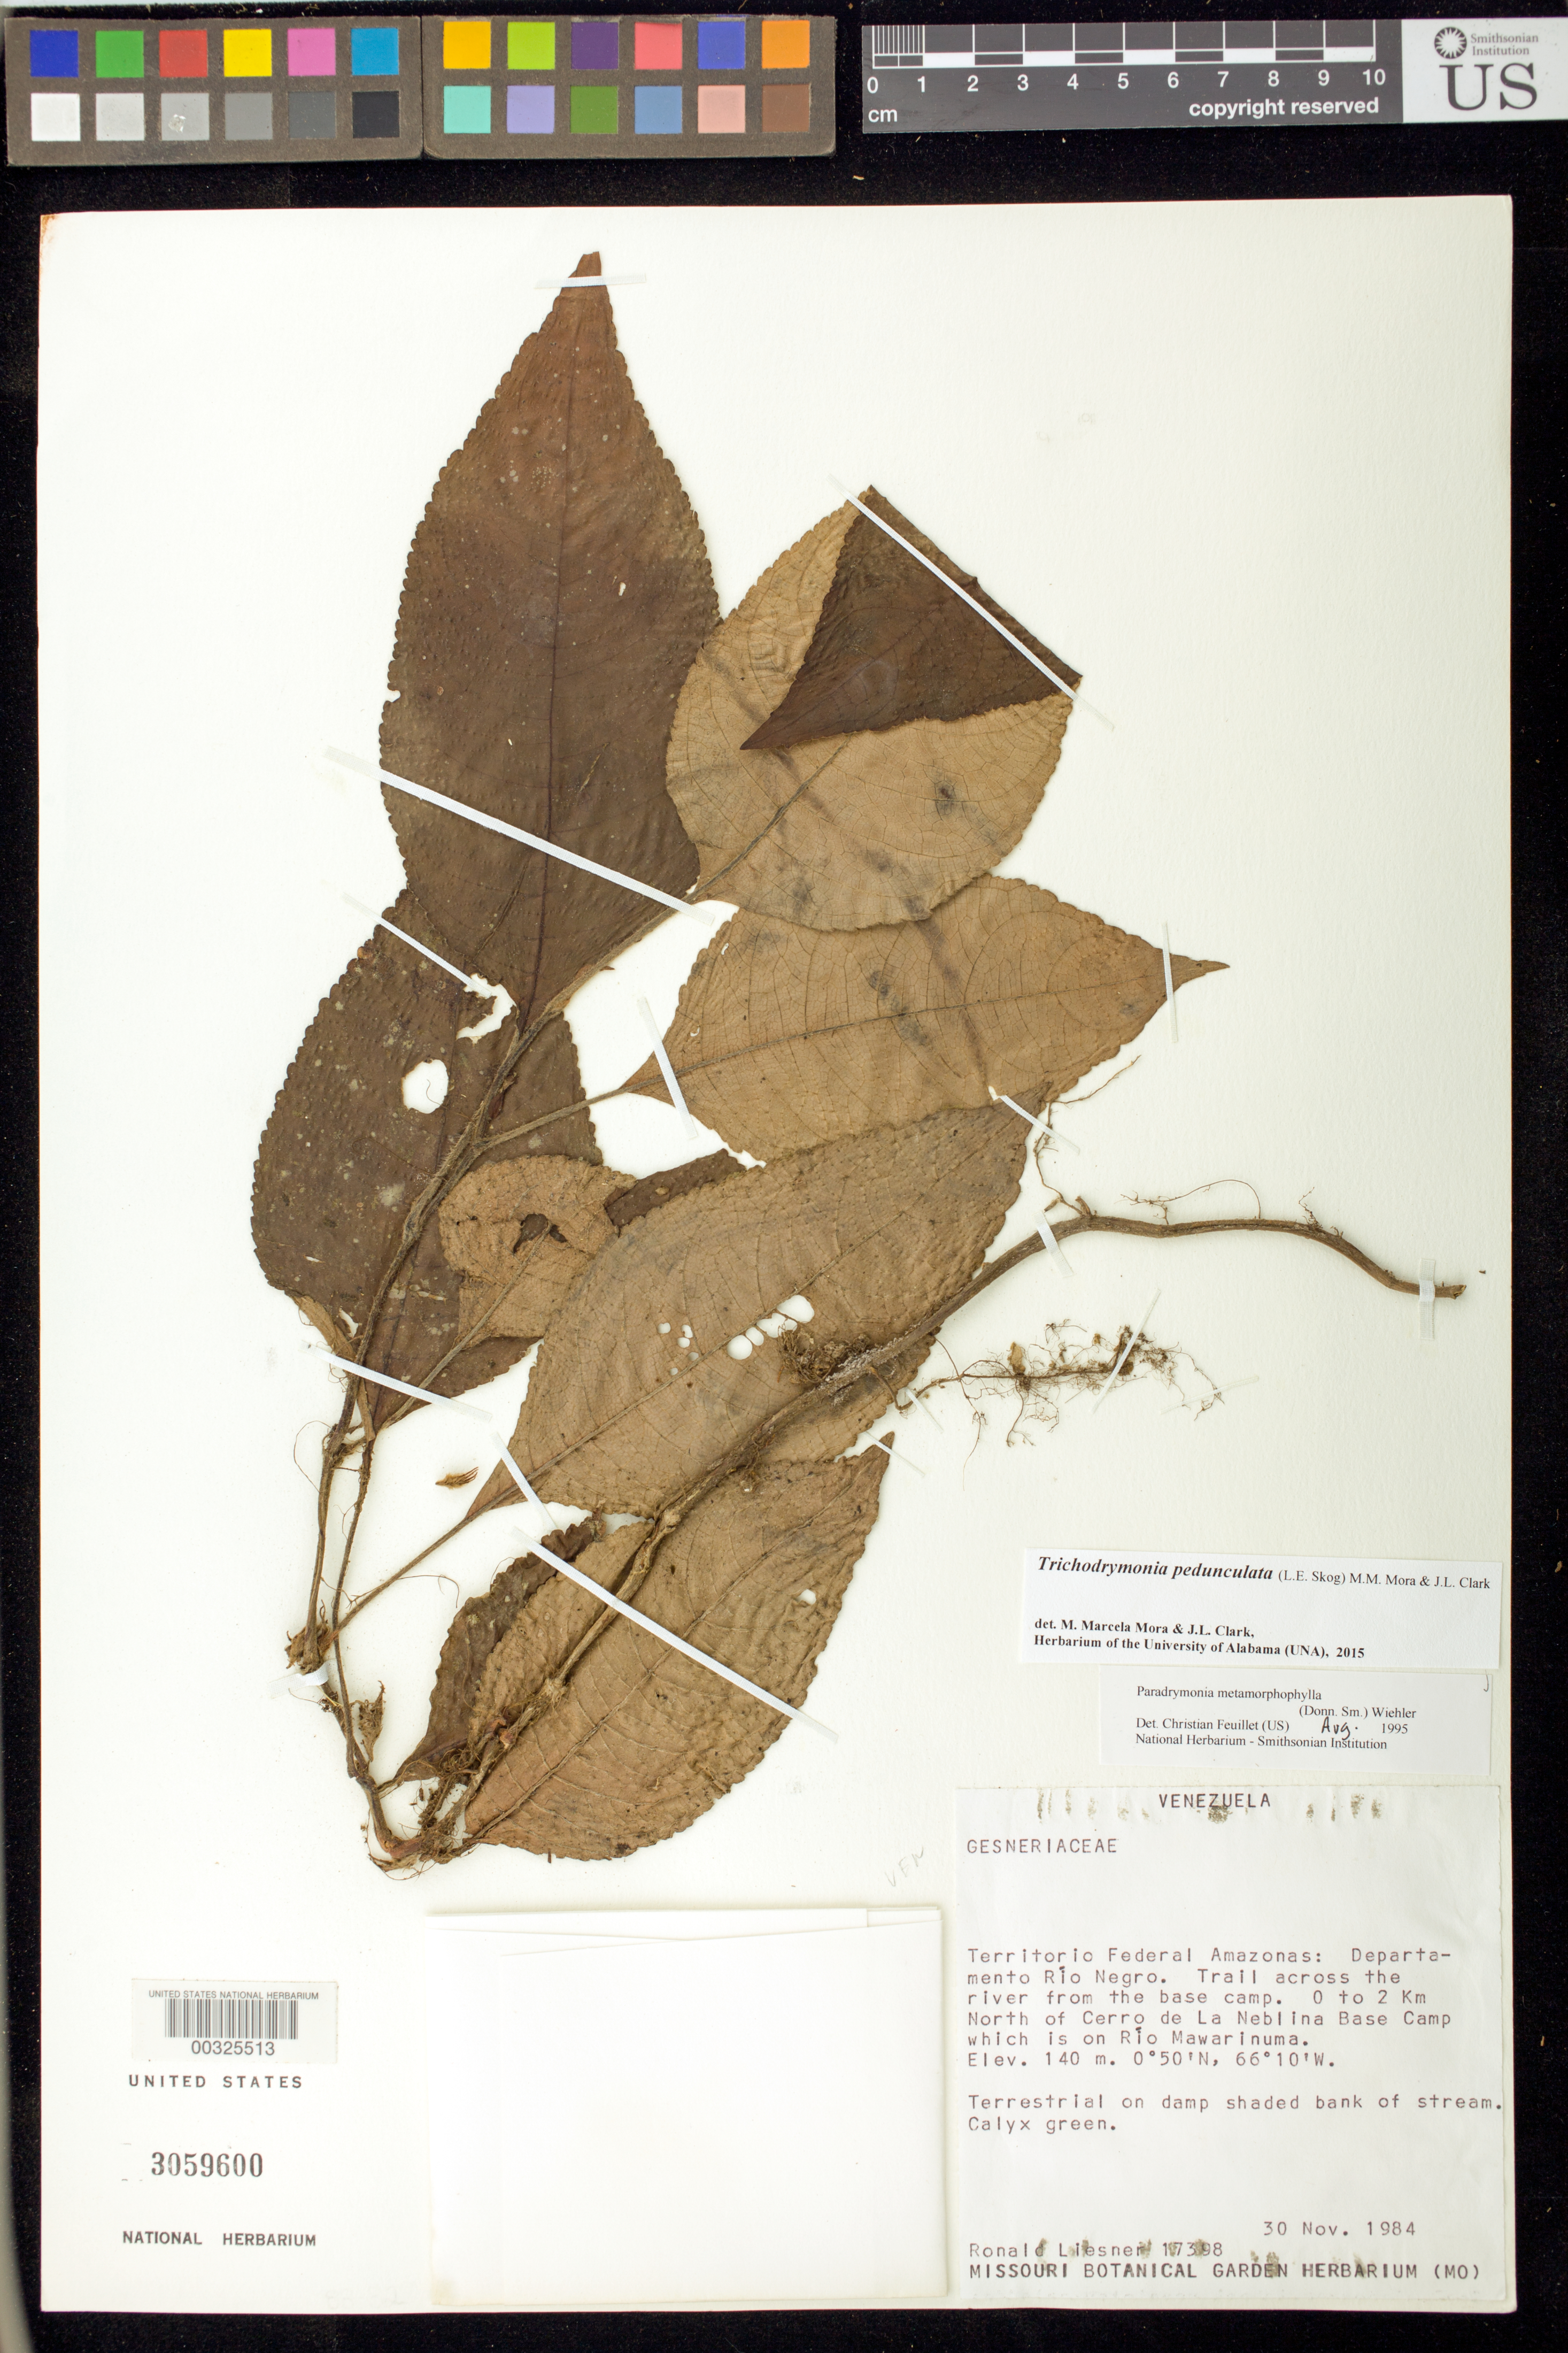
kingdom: Plantae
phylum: Tracheophyta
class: Magnoliopsida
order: Lamiales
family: Gesneriaceae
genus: Trichodrymonia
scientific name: Trichodrymonia pedunculata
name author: (L.E. Skog) M.M. Mora & J.L. Clark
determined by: Mora, M. M.; Clark, J. L.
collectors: R. L. Liesner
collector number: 17398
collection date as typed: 30 Nov 1984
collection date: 1984-11-30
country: Venezuela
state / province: Amazonas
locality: Departamento Rio Negro, trail across the river from the base camp, 0 to 2 km N of Cerro de La Neblina base camp which is on Rio Mawarinuma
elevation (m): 140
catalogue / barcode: US 3059600